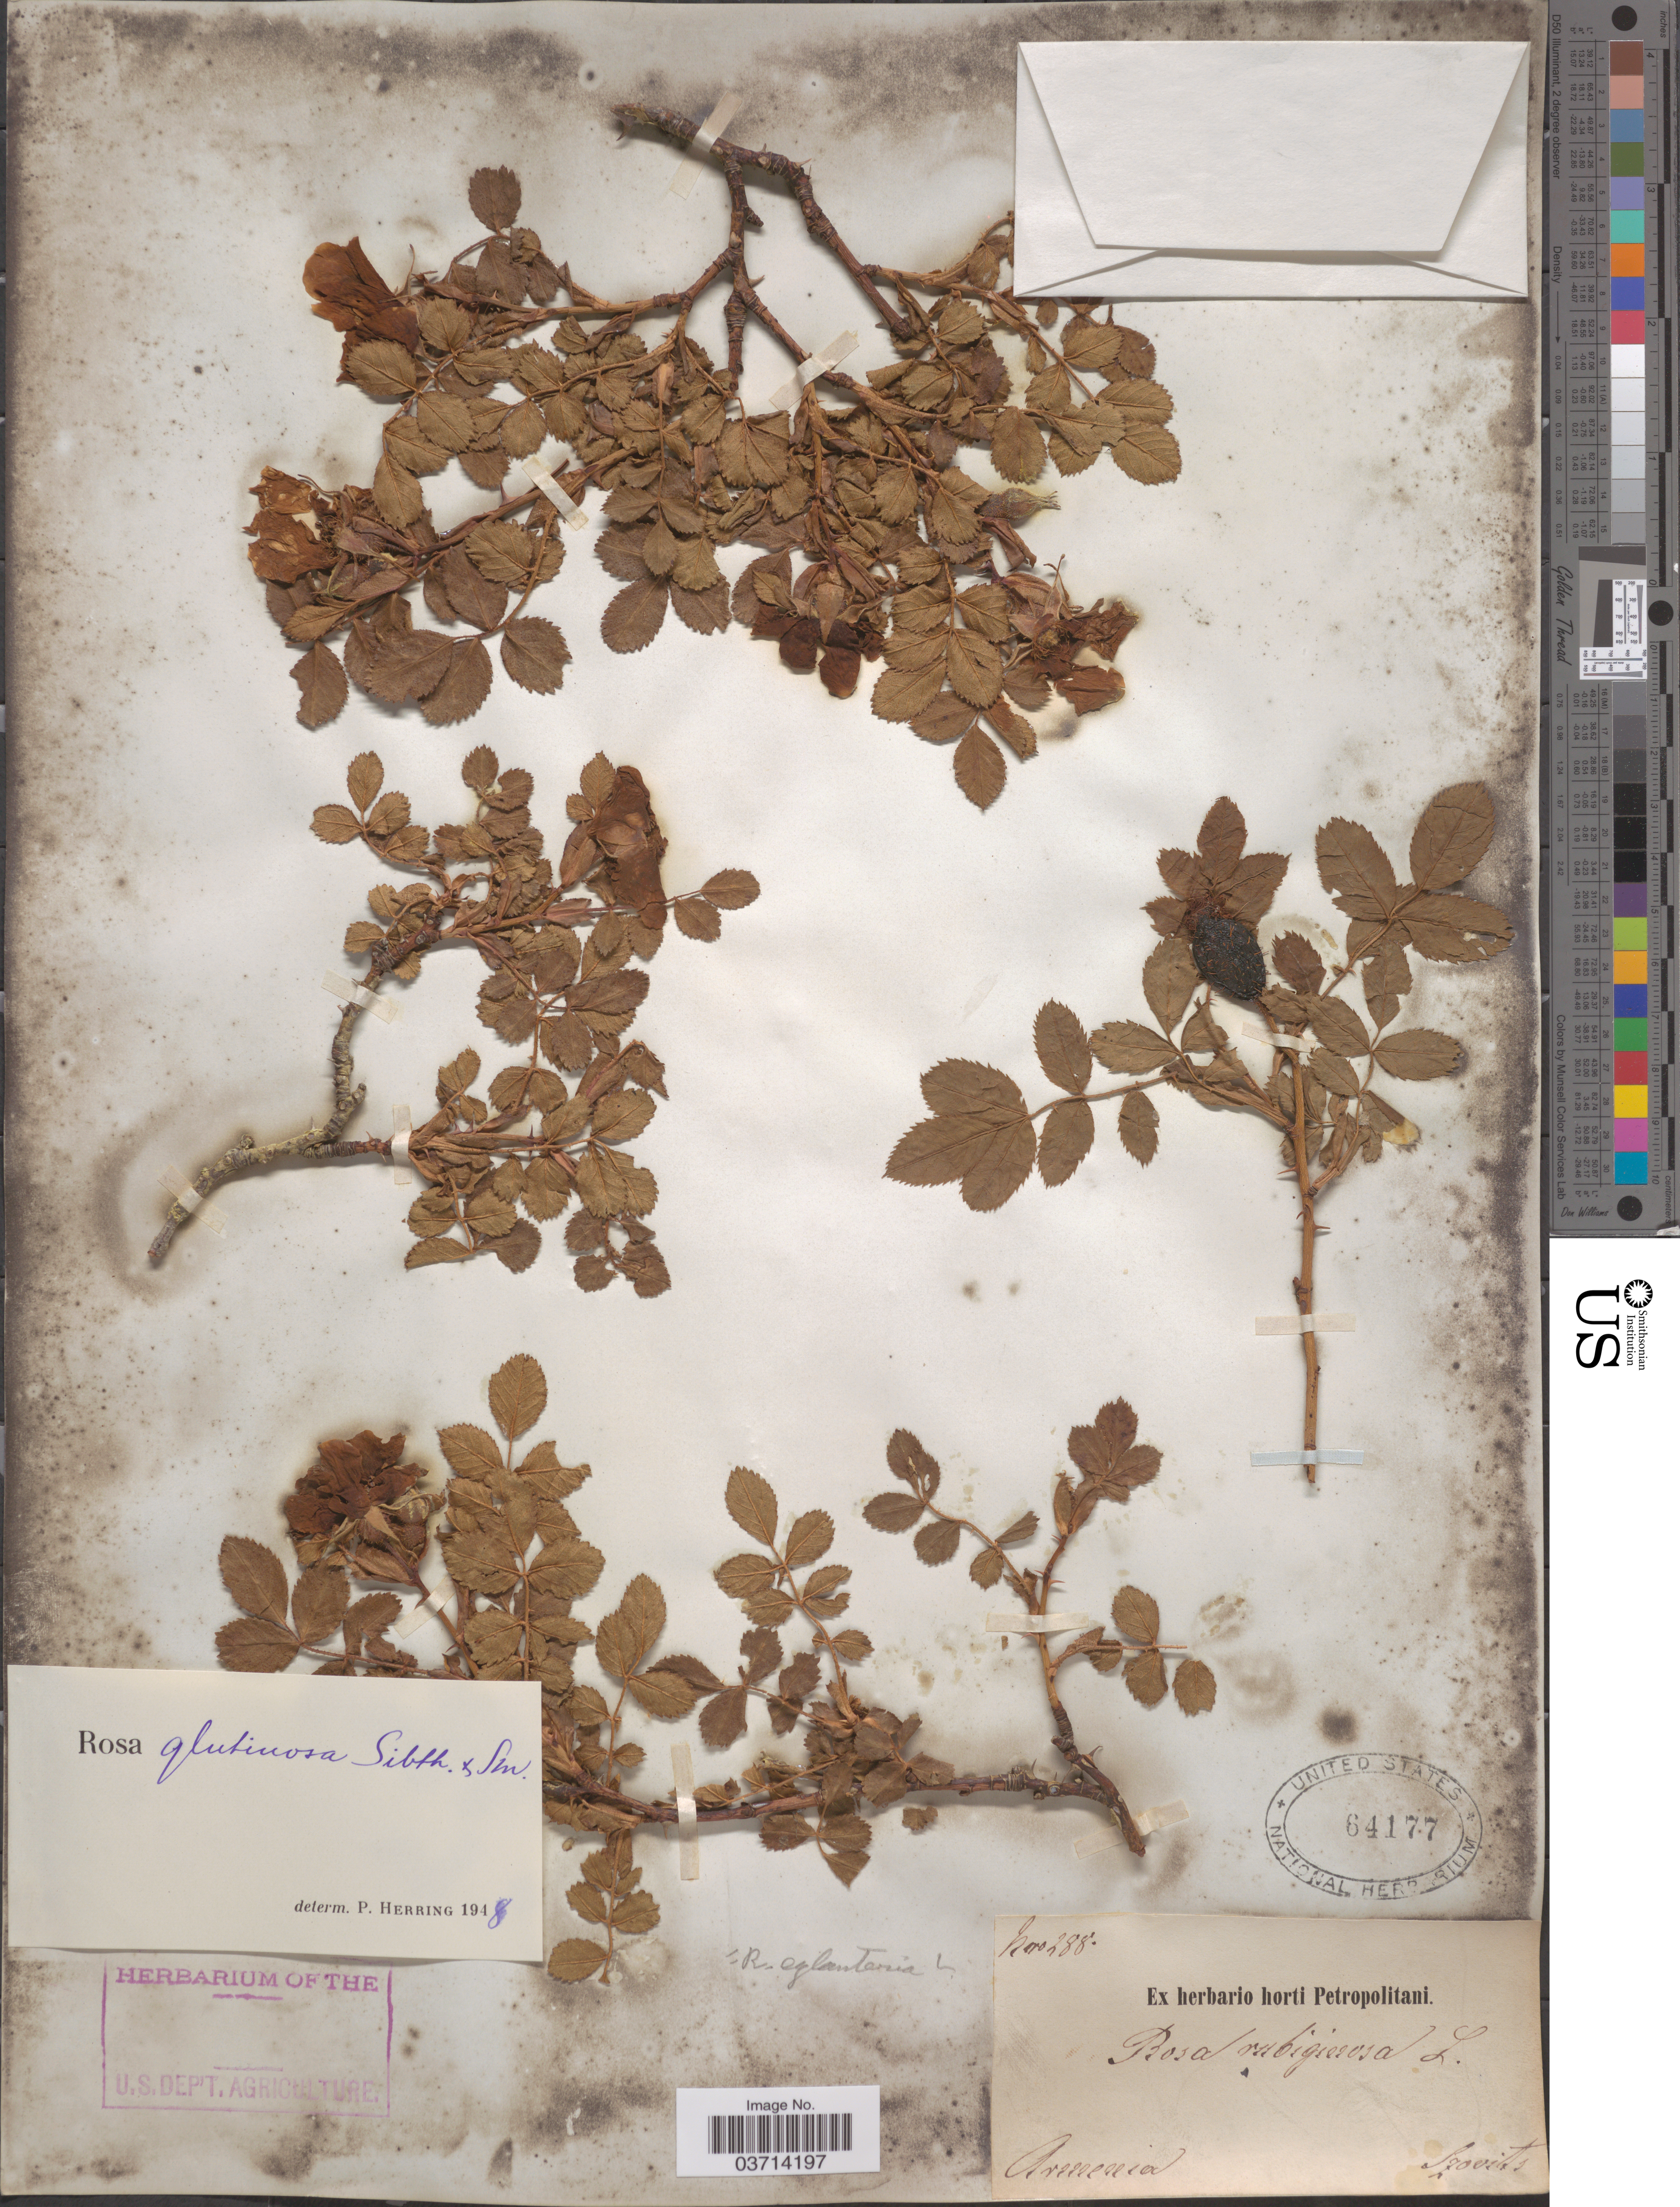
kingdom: Plantae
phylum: Tracheophyta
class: Magnoliopsida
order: Rosales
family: Rosaceae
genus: Rosa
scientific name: Rosa glutinosa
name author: Sibth. & Sm.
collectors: Szovits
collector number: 288?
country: Armenia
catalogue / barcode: US 64177